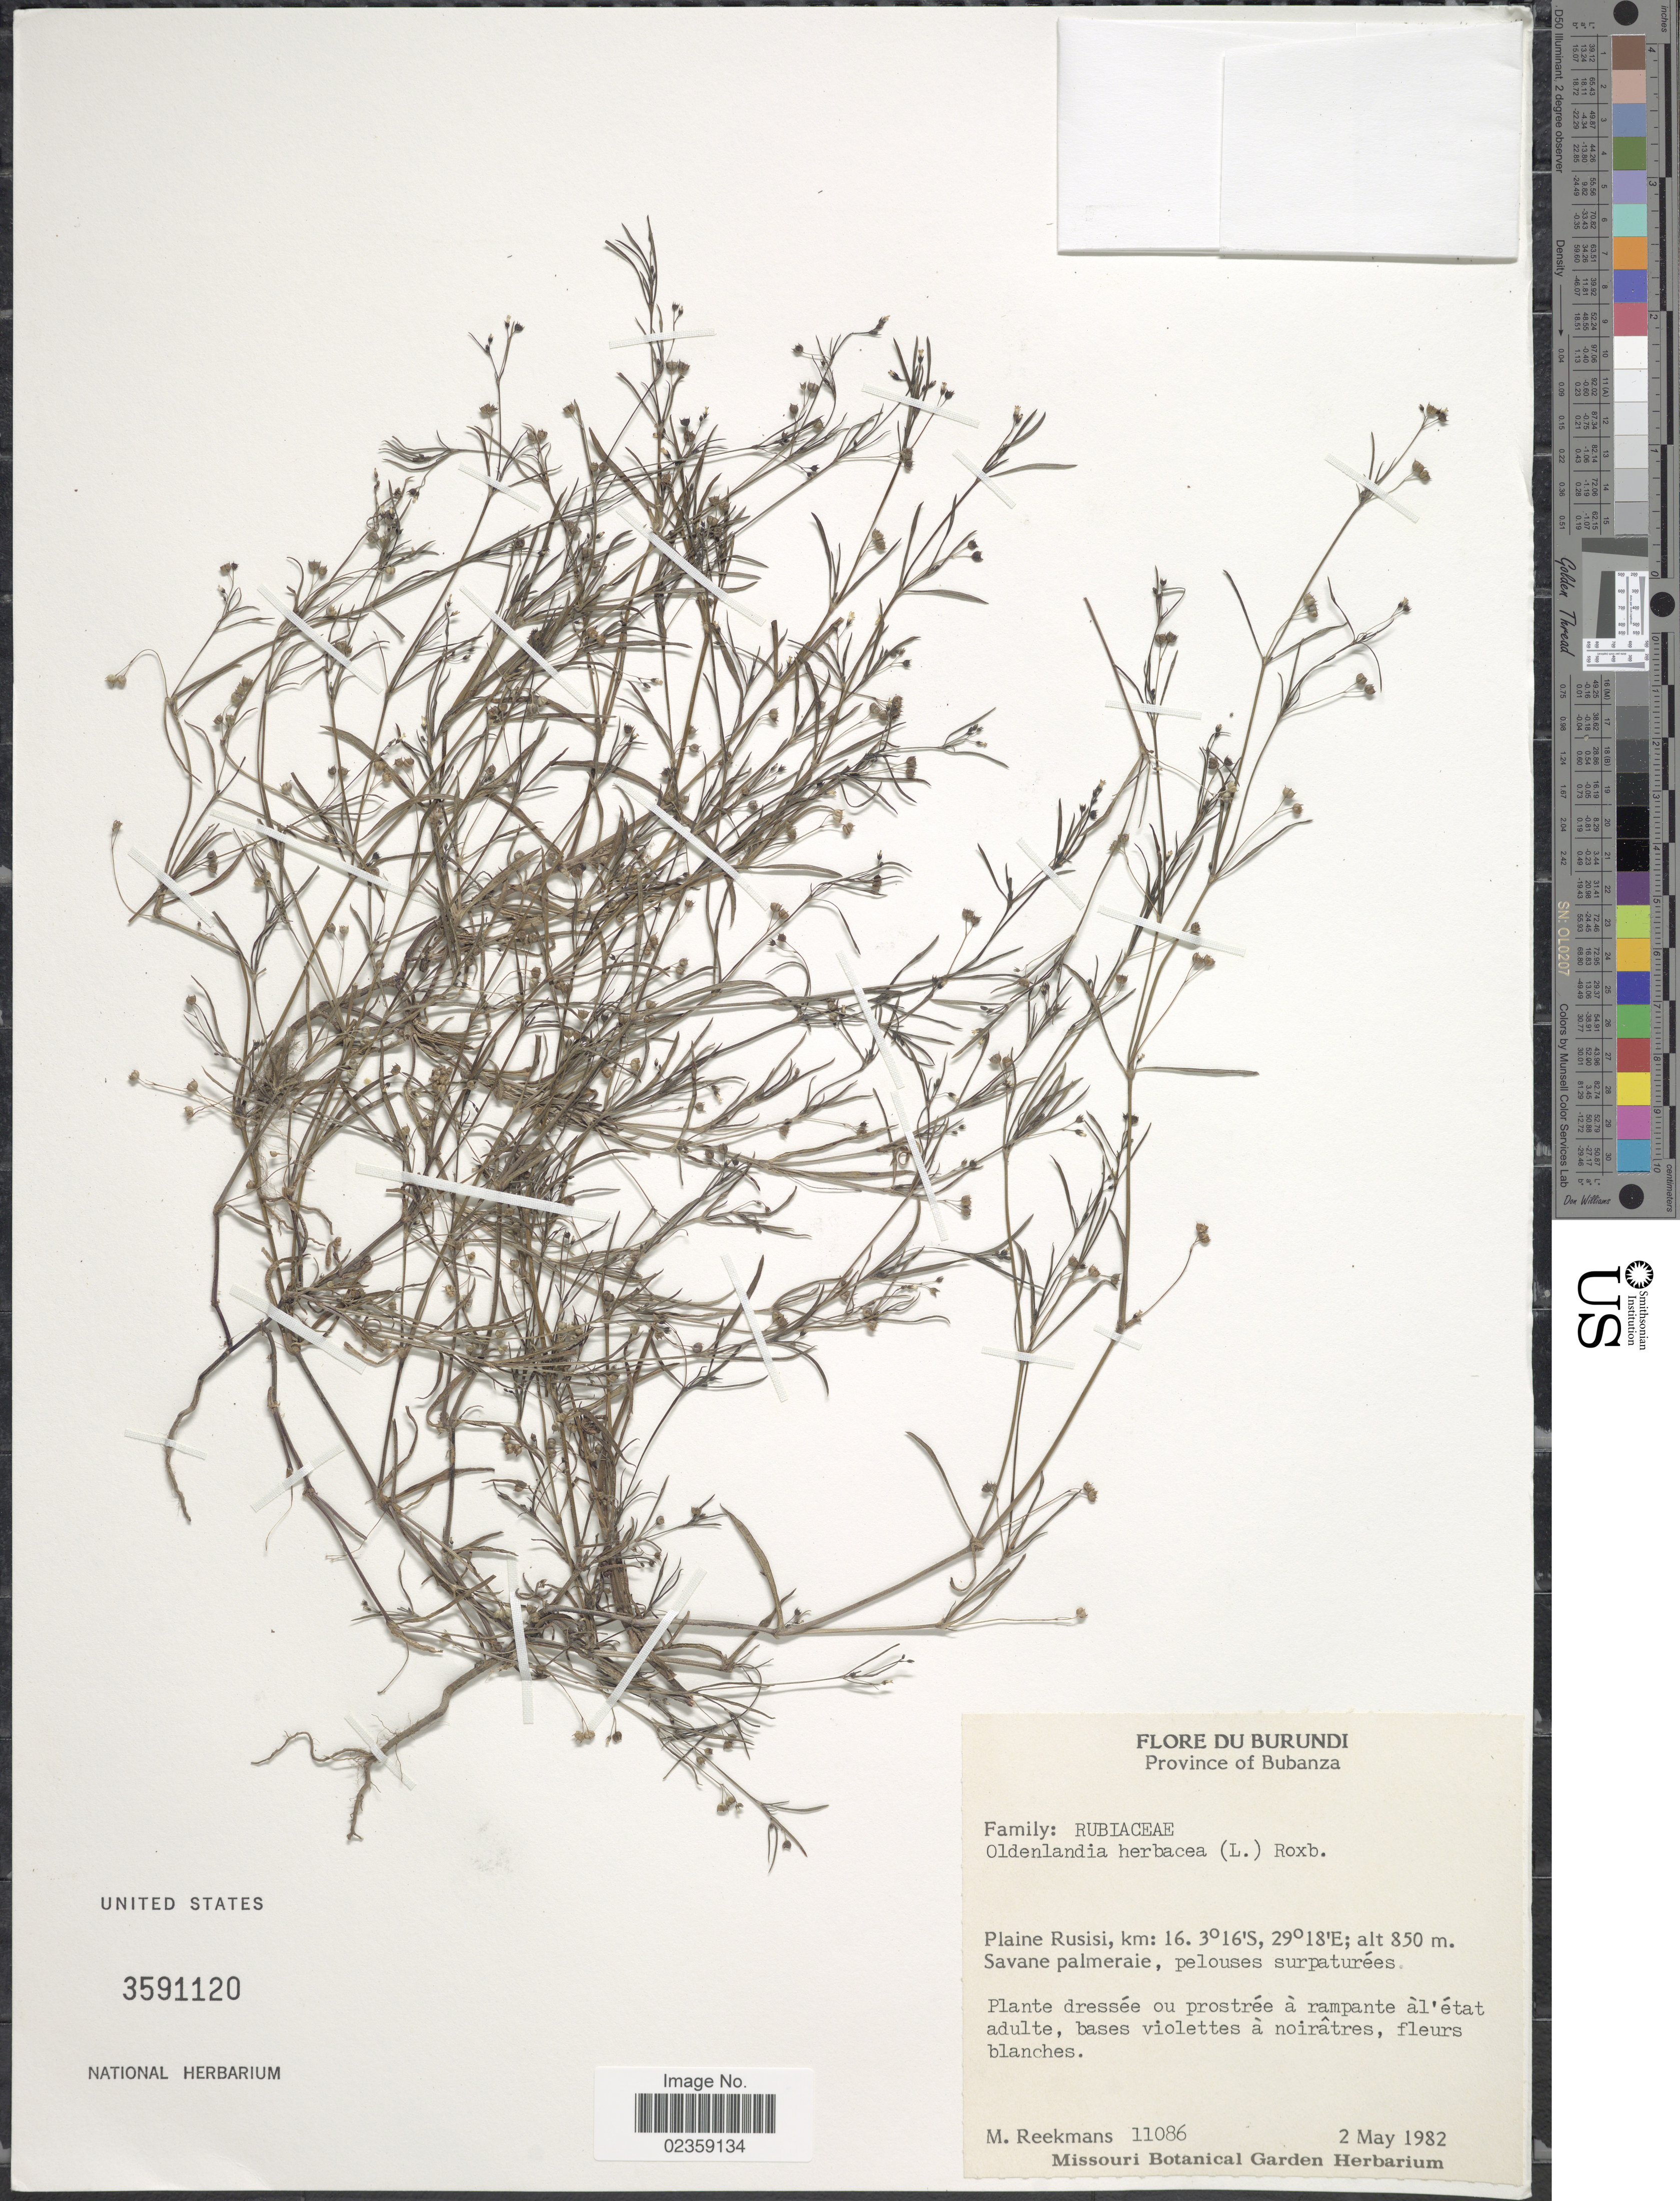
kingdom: Plantae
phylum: Tracheophyta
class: Magnoliopsida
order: Gentianales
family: Rubiaceae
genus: Oldenlandia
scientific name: Oldenlandia herbacea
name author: (L.) Roxb.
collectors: M. Reekmans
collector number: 11086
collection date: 1982-05-02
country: Burundi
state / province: Bubanza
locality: Province of Bubanza. Plaine Rusisi, km: 16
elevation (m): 850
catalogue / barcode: US 3591120